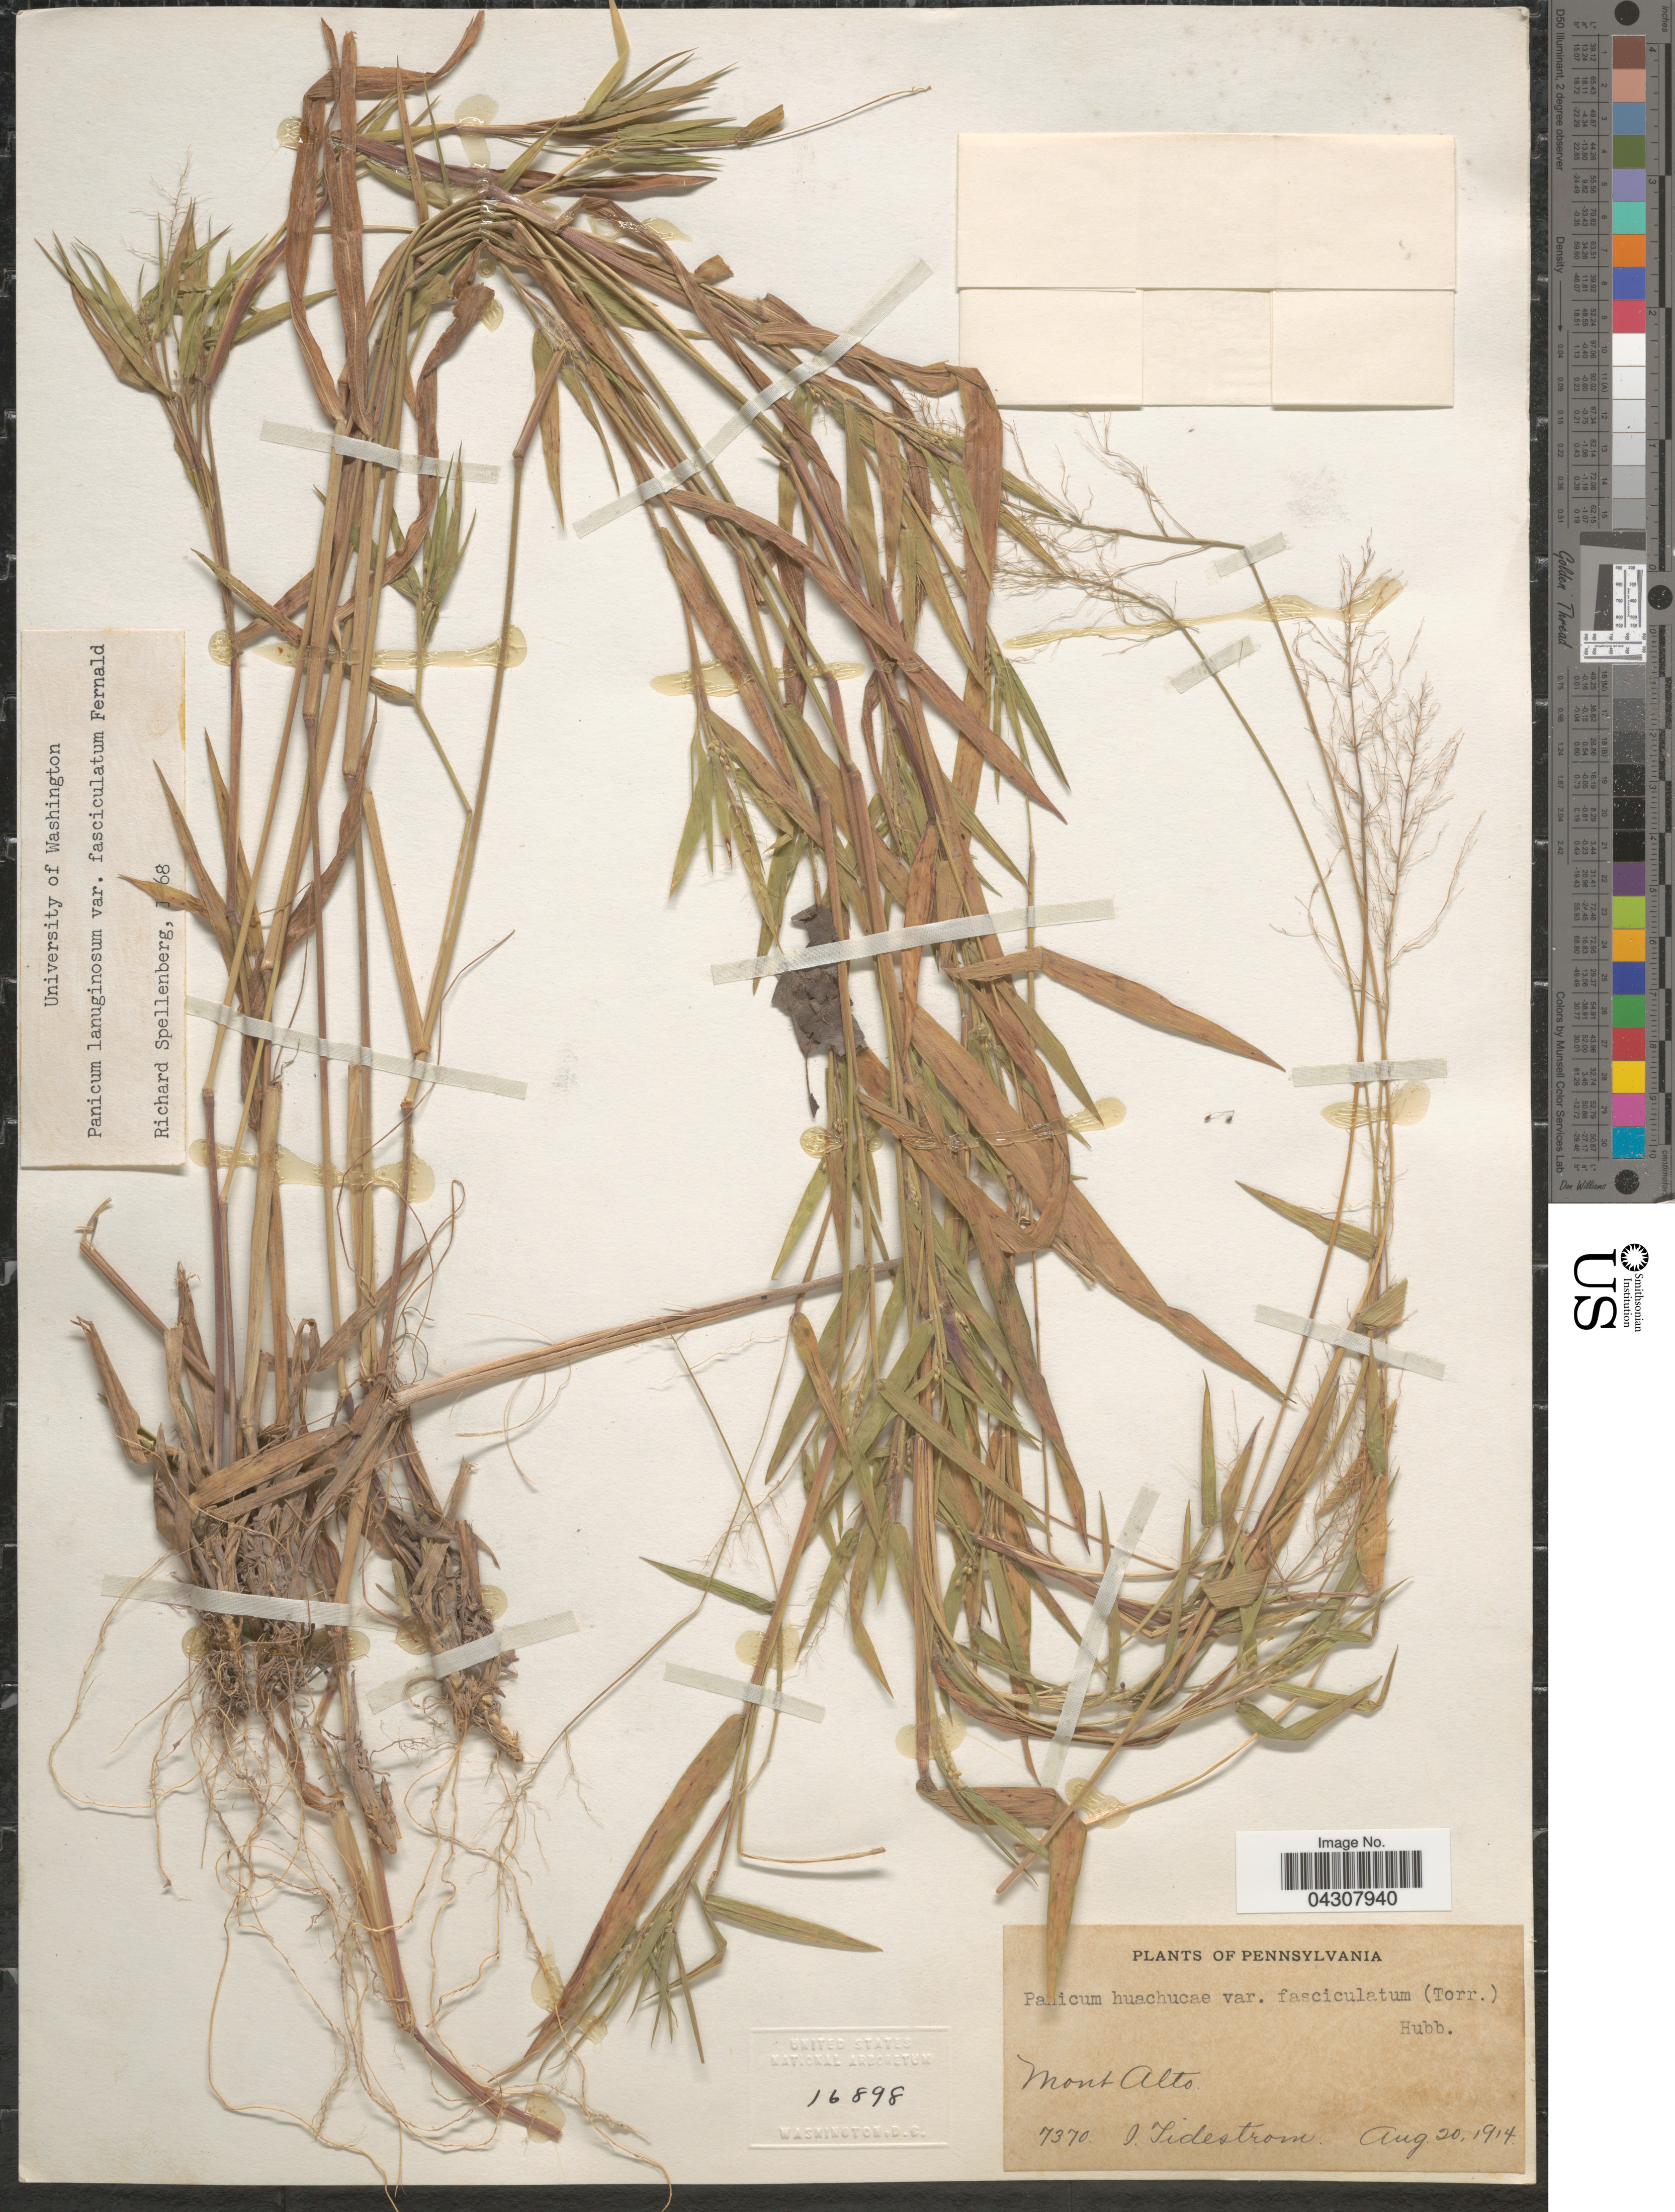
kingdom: Plantae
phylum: Tracheophyta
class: Liliopsida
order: Poales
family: Poaceae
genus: Dichanthelium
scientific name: Dichanthelium acuminatum var. acuminatum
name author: (Sw.) Gould & C.A. Clark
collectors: I. F. Tidestrom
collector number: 7370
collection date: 1914-08-20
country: United States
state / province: Pennsylvania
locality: Mont Alto.